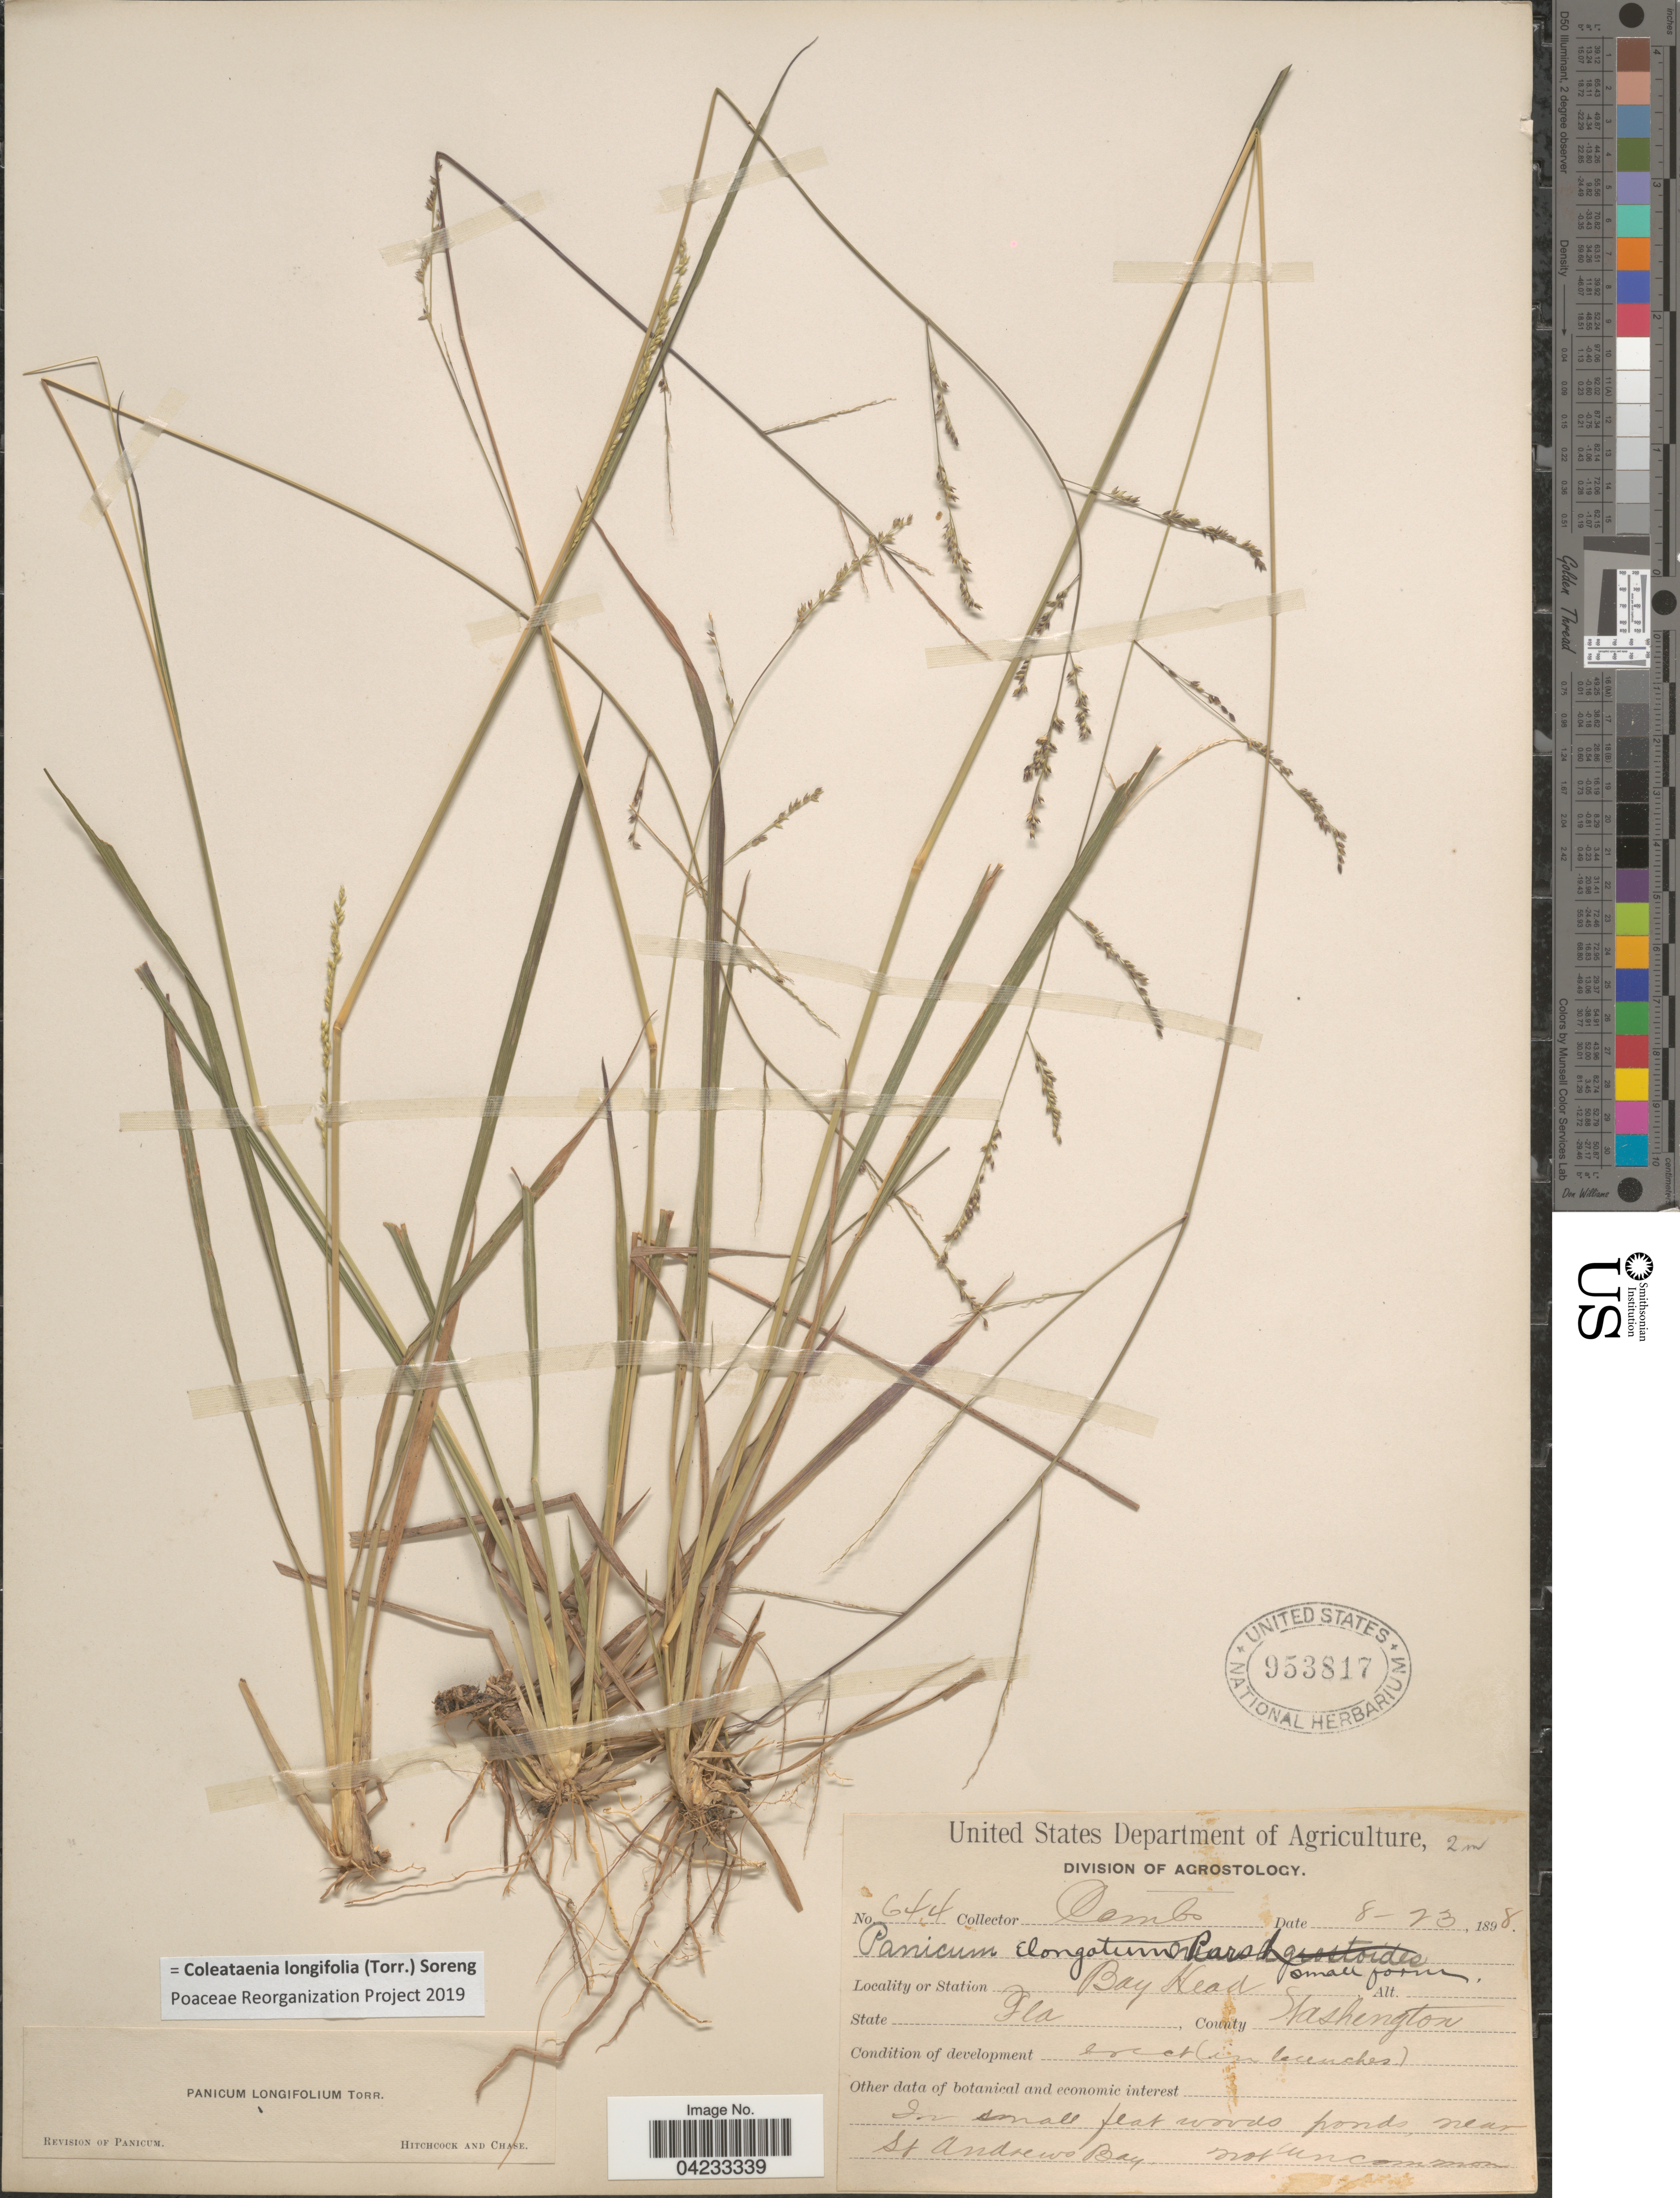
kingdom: Plantae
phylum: Tracheophyta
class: Liliopsida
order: Poales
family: Poaceae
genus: Coleataenia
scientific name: Coleataenia longifolia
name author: (Torr.) Soreng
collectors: -. Combs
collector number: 644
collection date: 1898-08-23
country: United States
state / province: Florida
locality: Bay Head. County Washington.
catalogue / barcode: US 953817